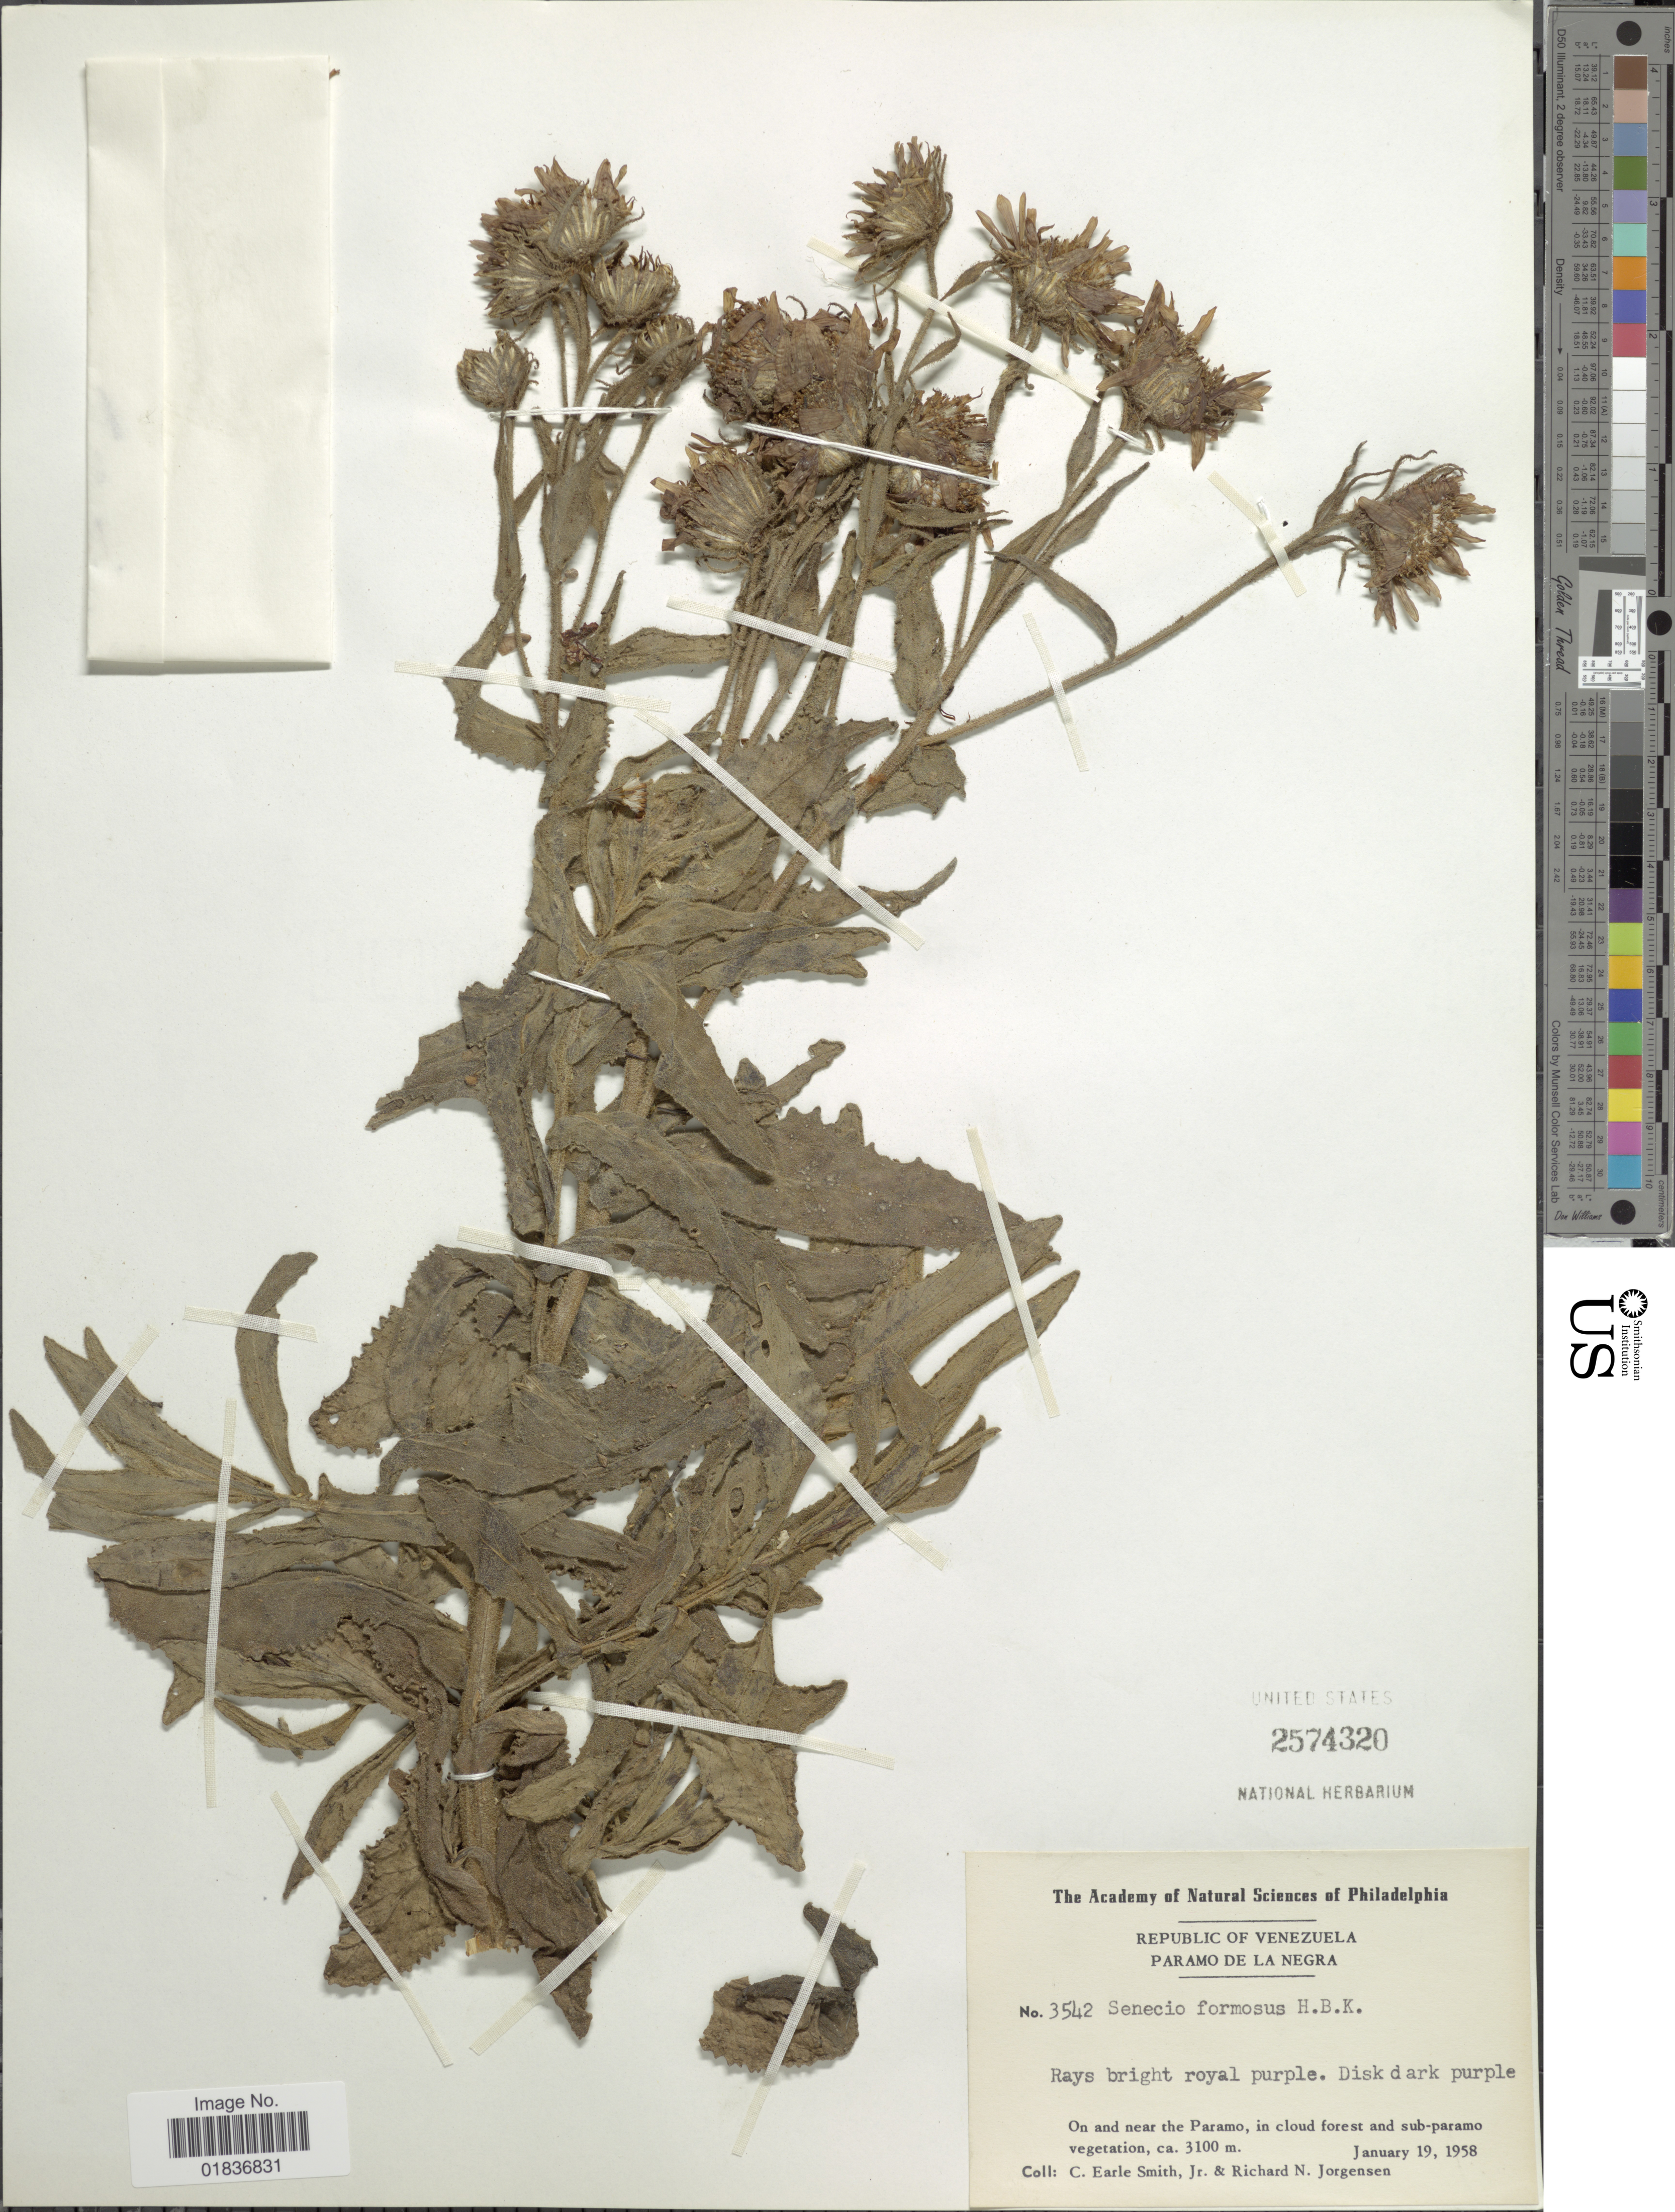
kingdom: Plantae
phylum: Tracheophyta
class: Magnoliopsida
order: Asterales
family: Asteraceae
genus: Senecio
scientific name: Senecio wedglacialis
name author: Cuatrec.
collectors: C. E. Smith Jr. & R. N. Jørgensen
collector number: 3542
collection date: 1958-01-19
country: Venezuela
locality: Paramo de La Negra. On and near the Paramo,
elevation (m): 3100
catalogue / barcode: US 2574320